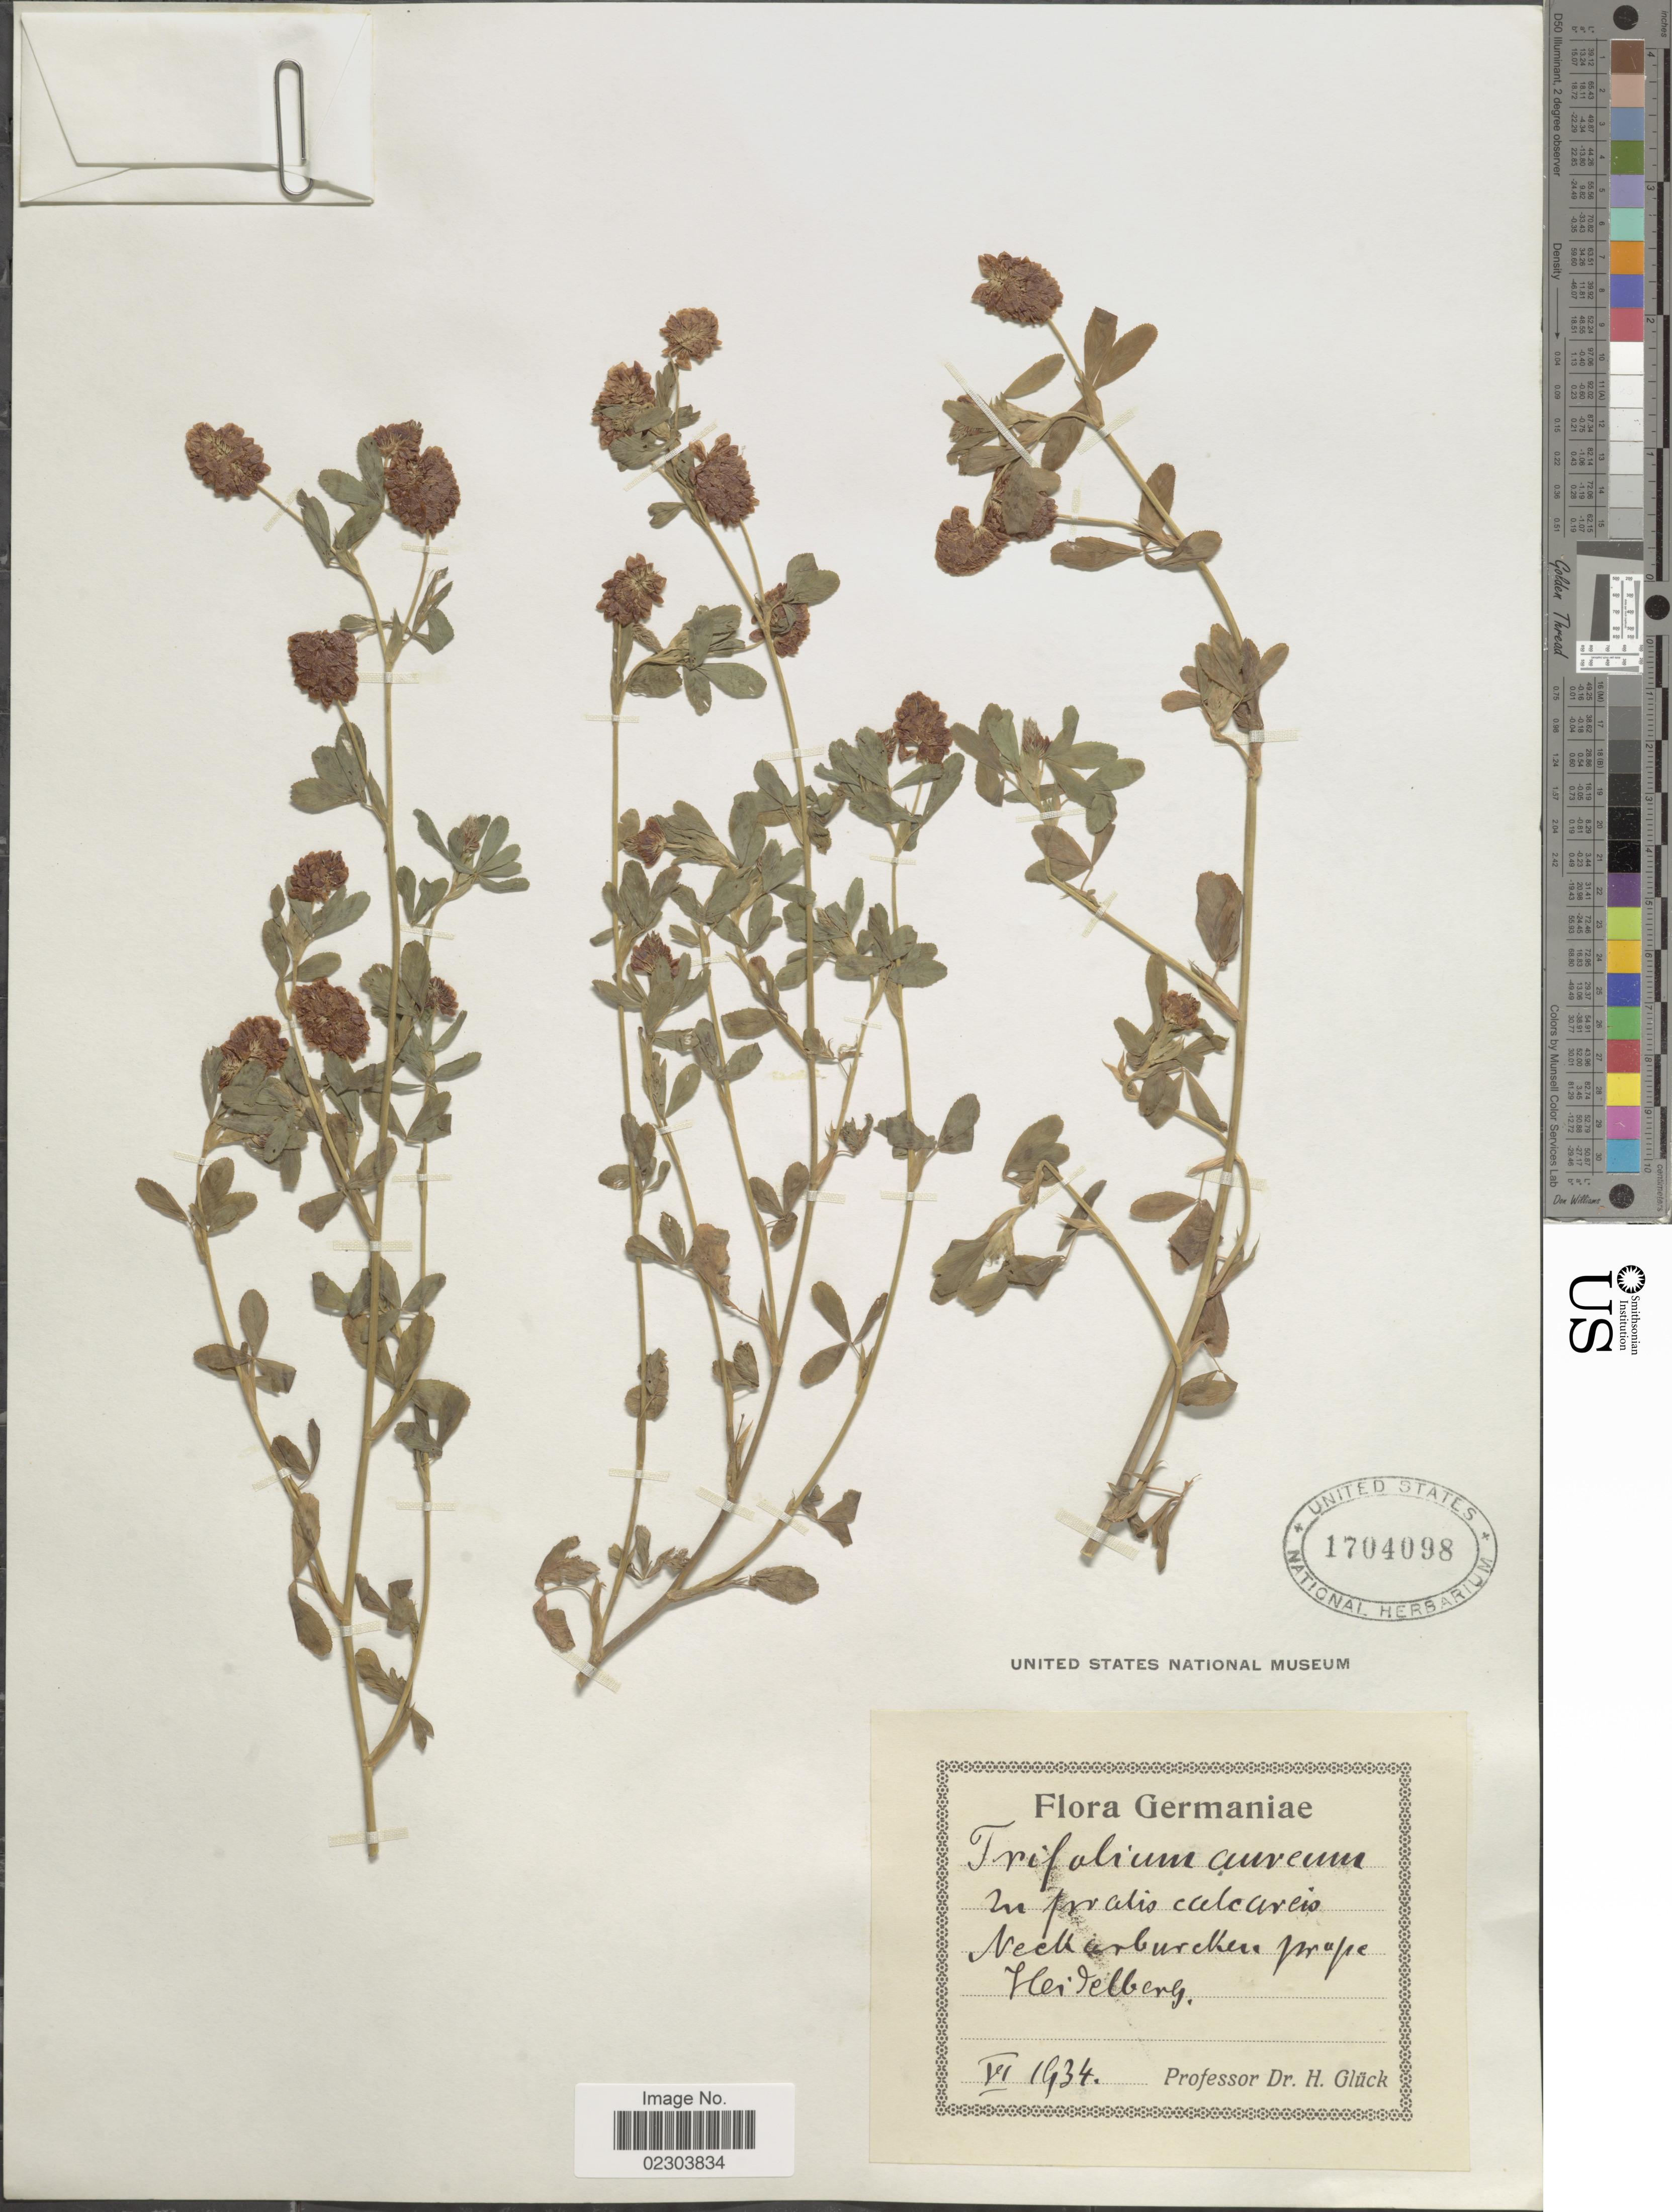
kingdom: Plantae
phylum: Tracheophyta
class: Magnoliopsida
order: Fabales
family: Fabaceae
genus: Trifolium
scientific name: Trifolium aureum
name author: Pollich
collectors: H. Glück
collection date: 1934-06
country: Germany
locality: Neckurburckera prope Heidelberg [interpreted]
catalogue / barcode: US 1704098